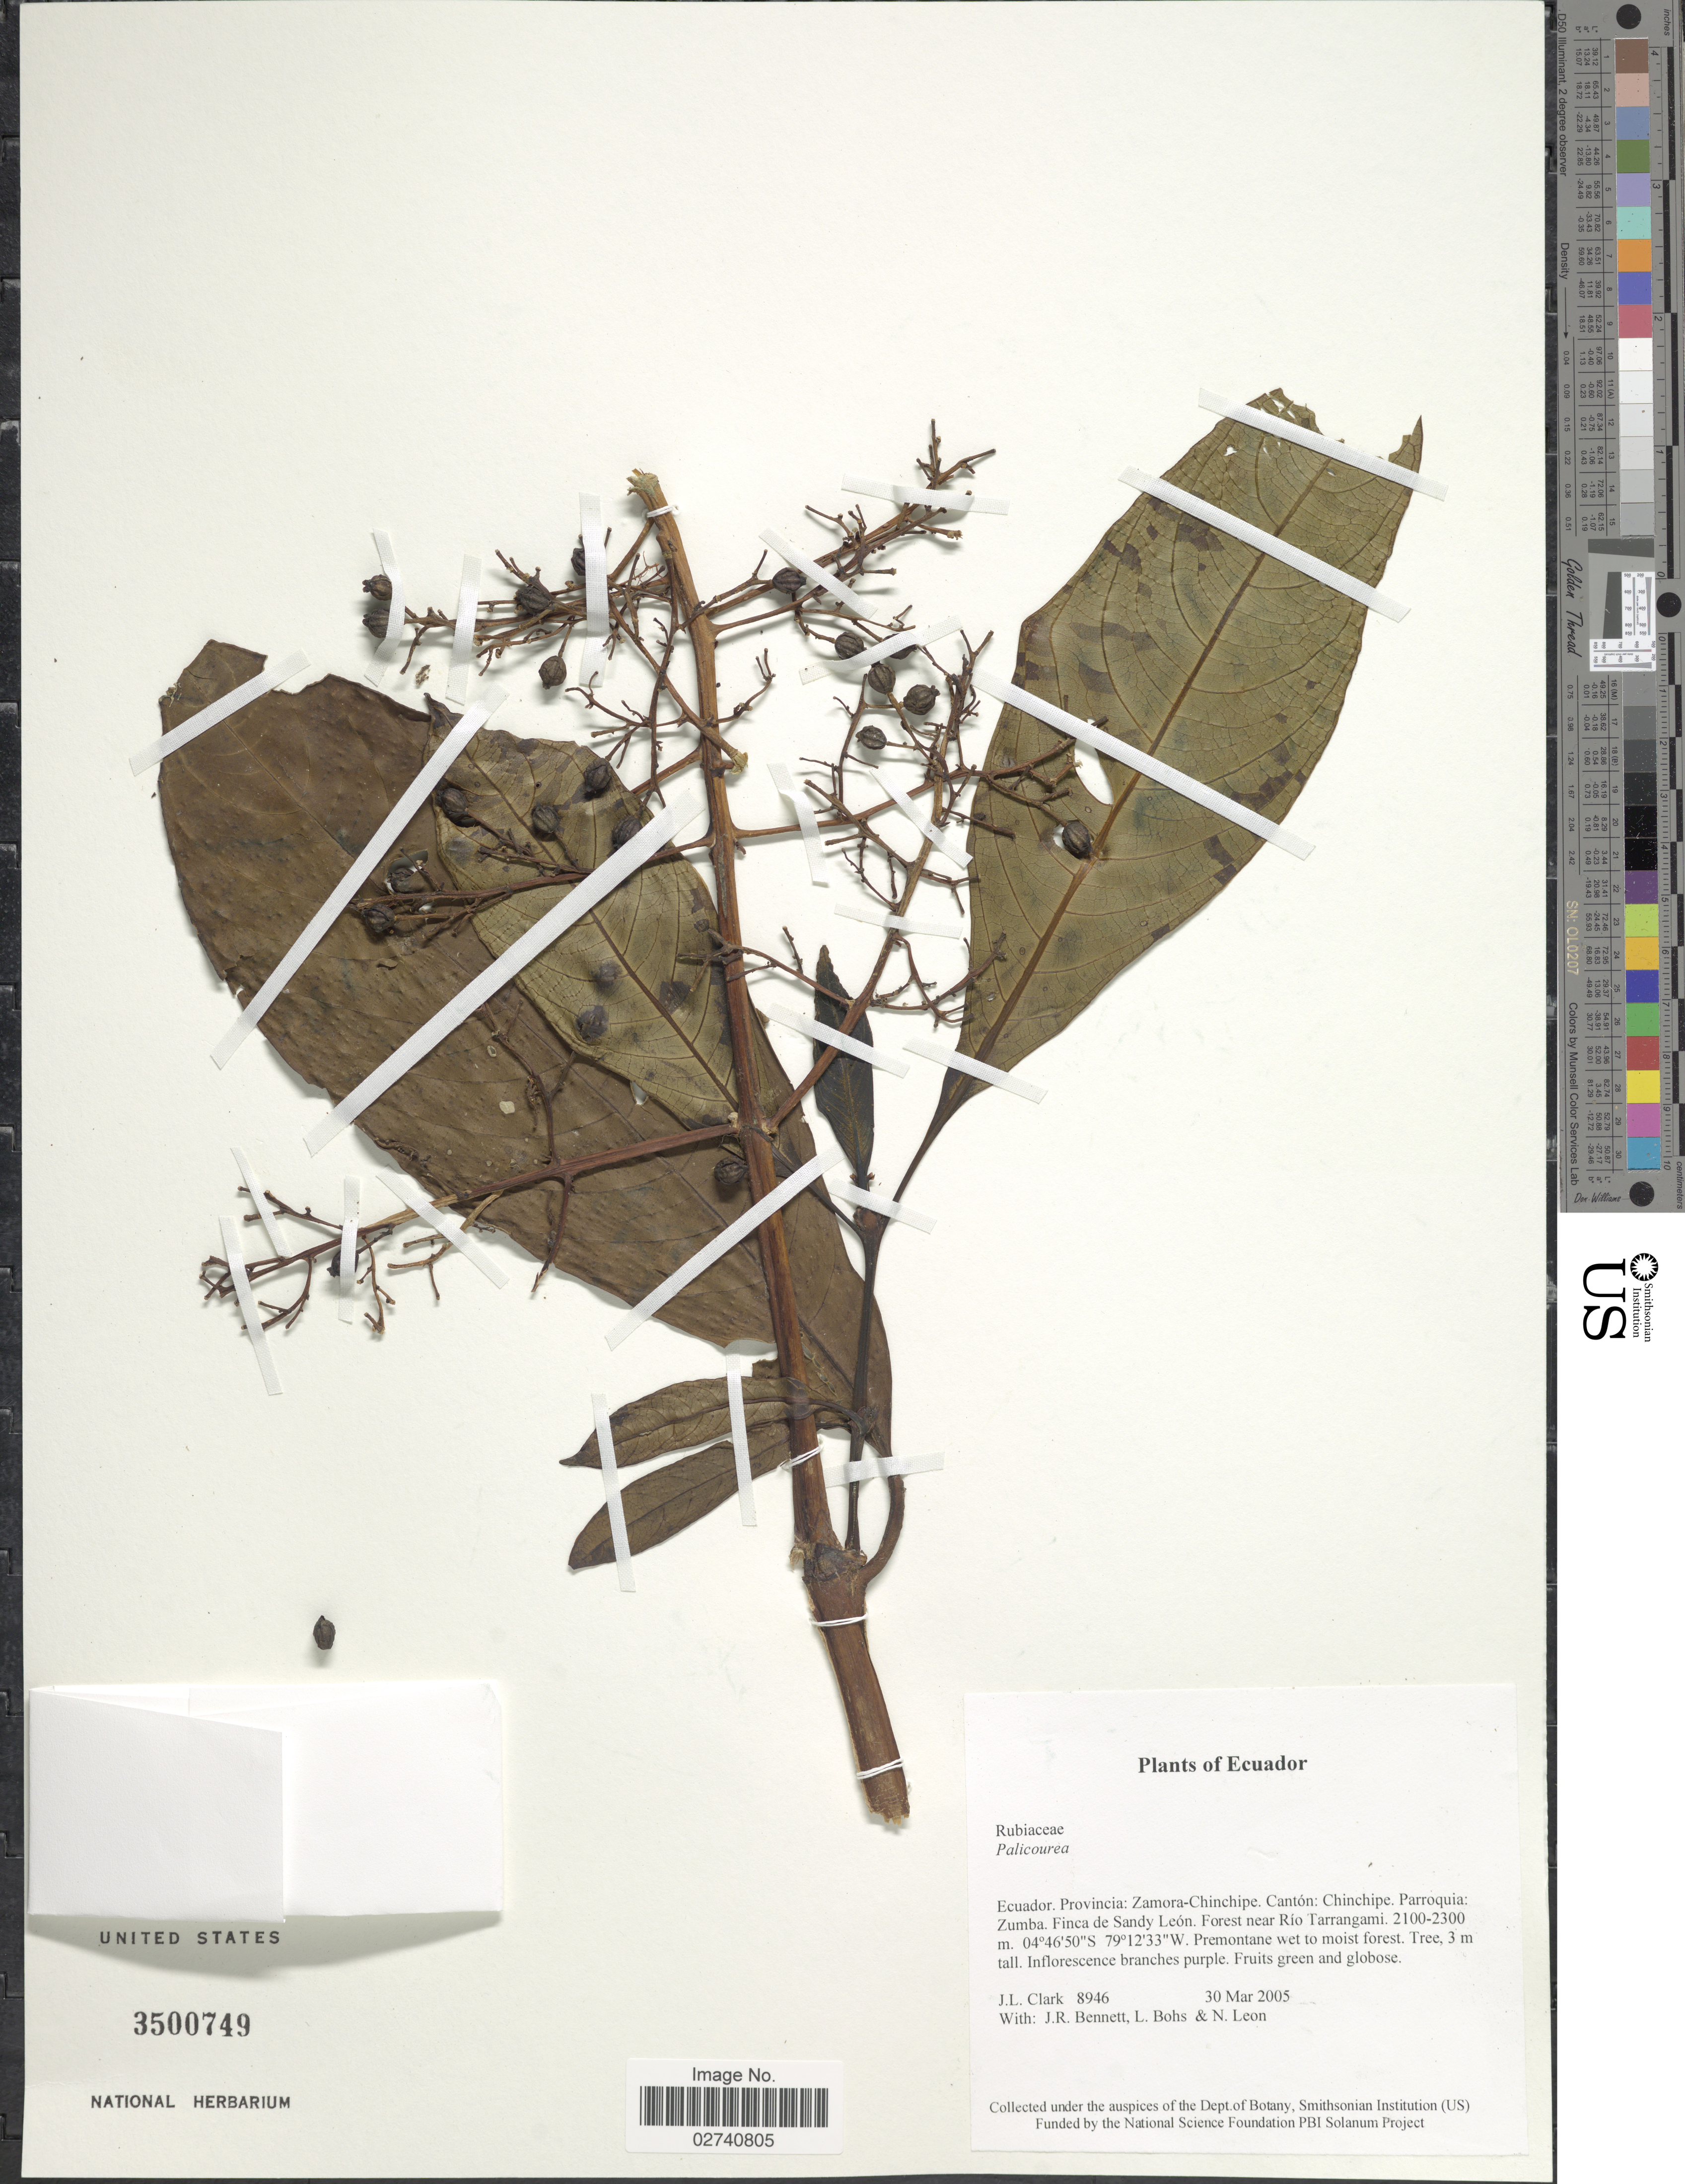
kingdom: Plantae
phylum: Tracheophyta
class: Magnoliopsida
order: Gentianales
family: Rubiaceae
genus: Palicourea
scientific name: Palicourea sp.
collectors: J. L. Clark, J. R. Bennett, L. A. Bohs & N. Leon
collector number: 8946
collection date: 2005-03-30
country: Ecuador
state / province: Zamora-Chinchipe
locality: Canton: Chinchipe. Parroquia: Zumba. Finca de Sandy Leon. Forest near Rio Tarrangami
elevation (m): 2100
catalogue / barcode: US 3500749